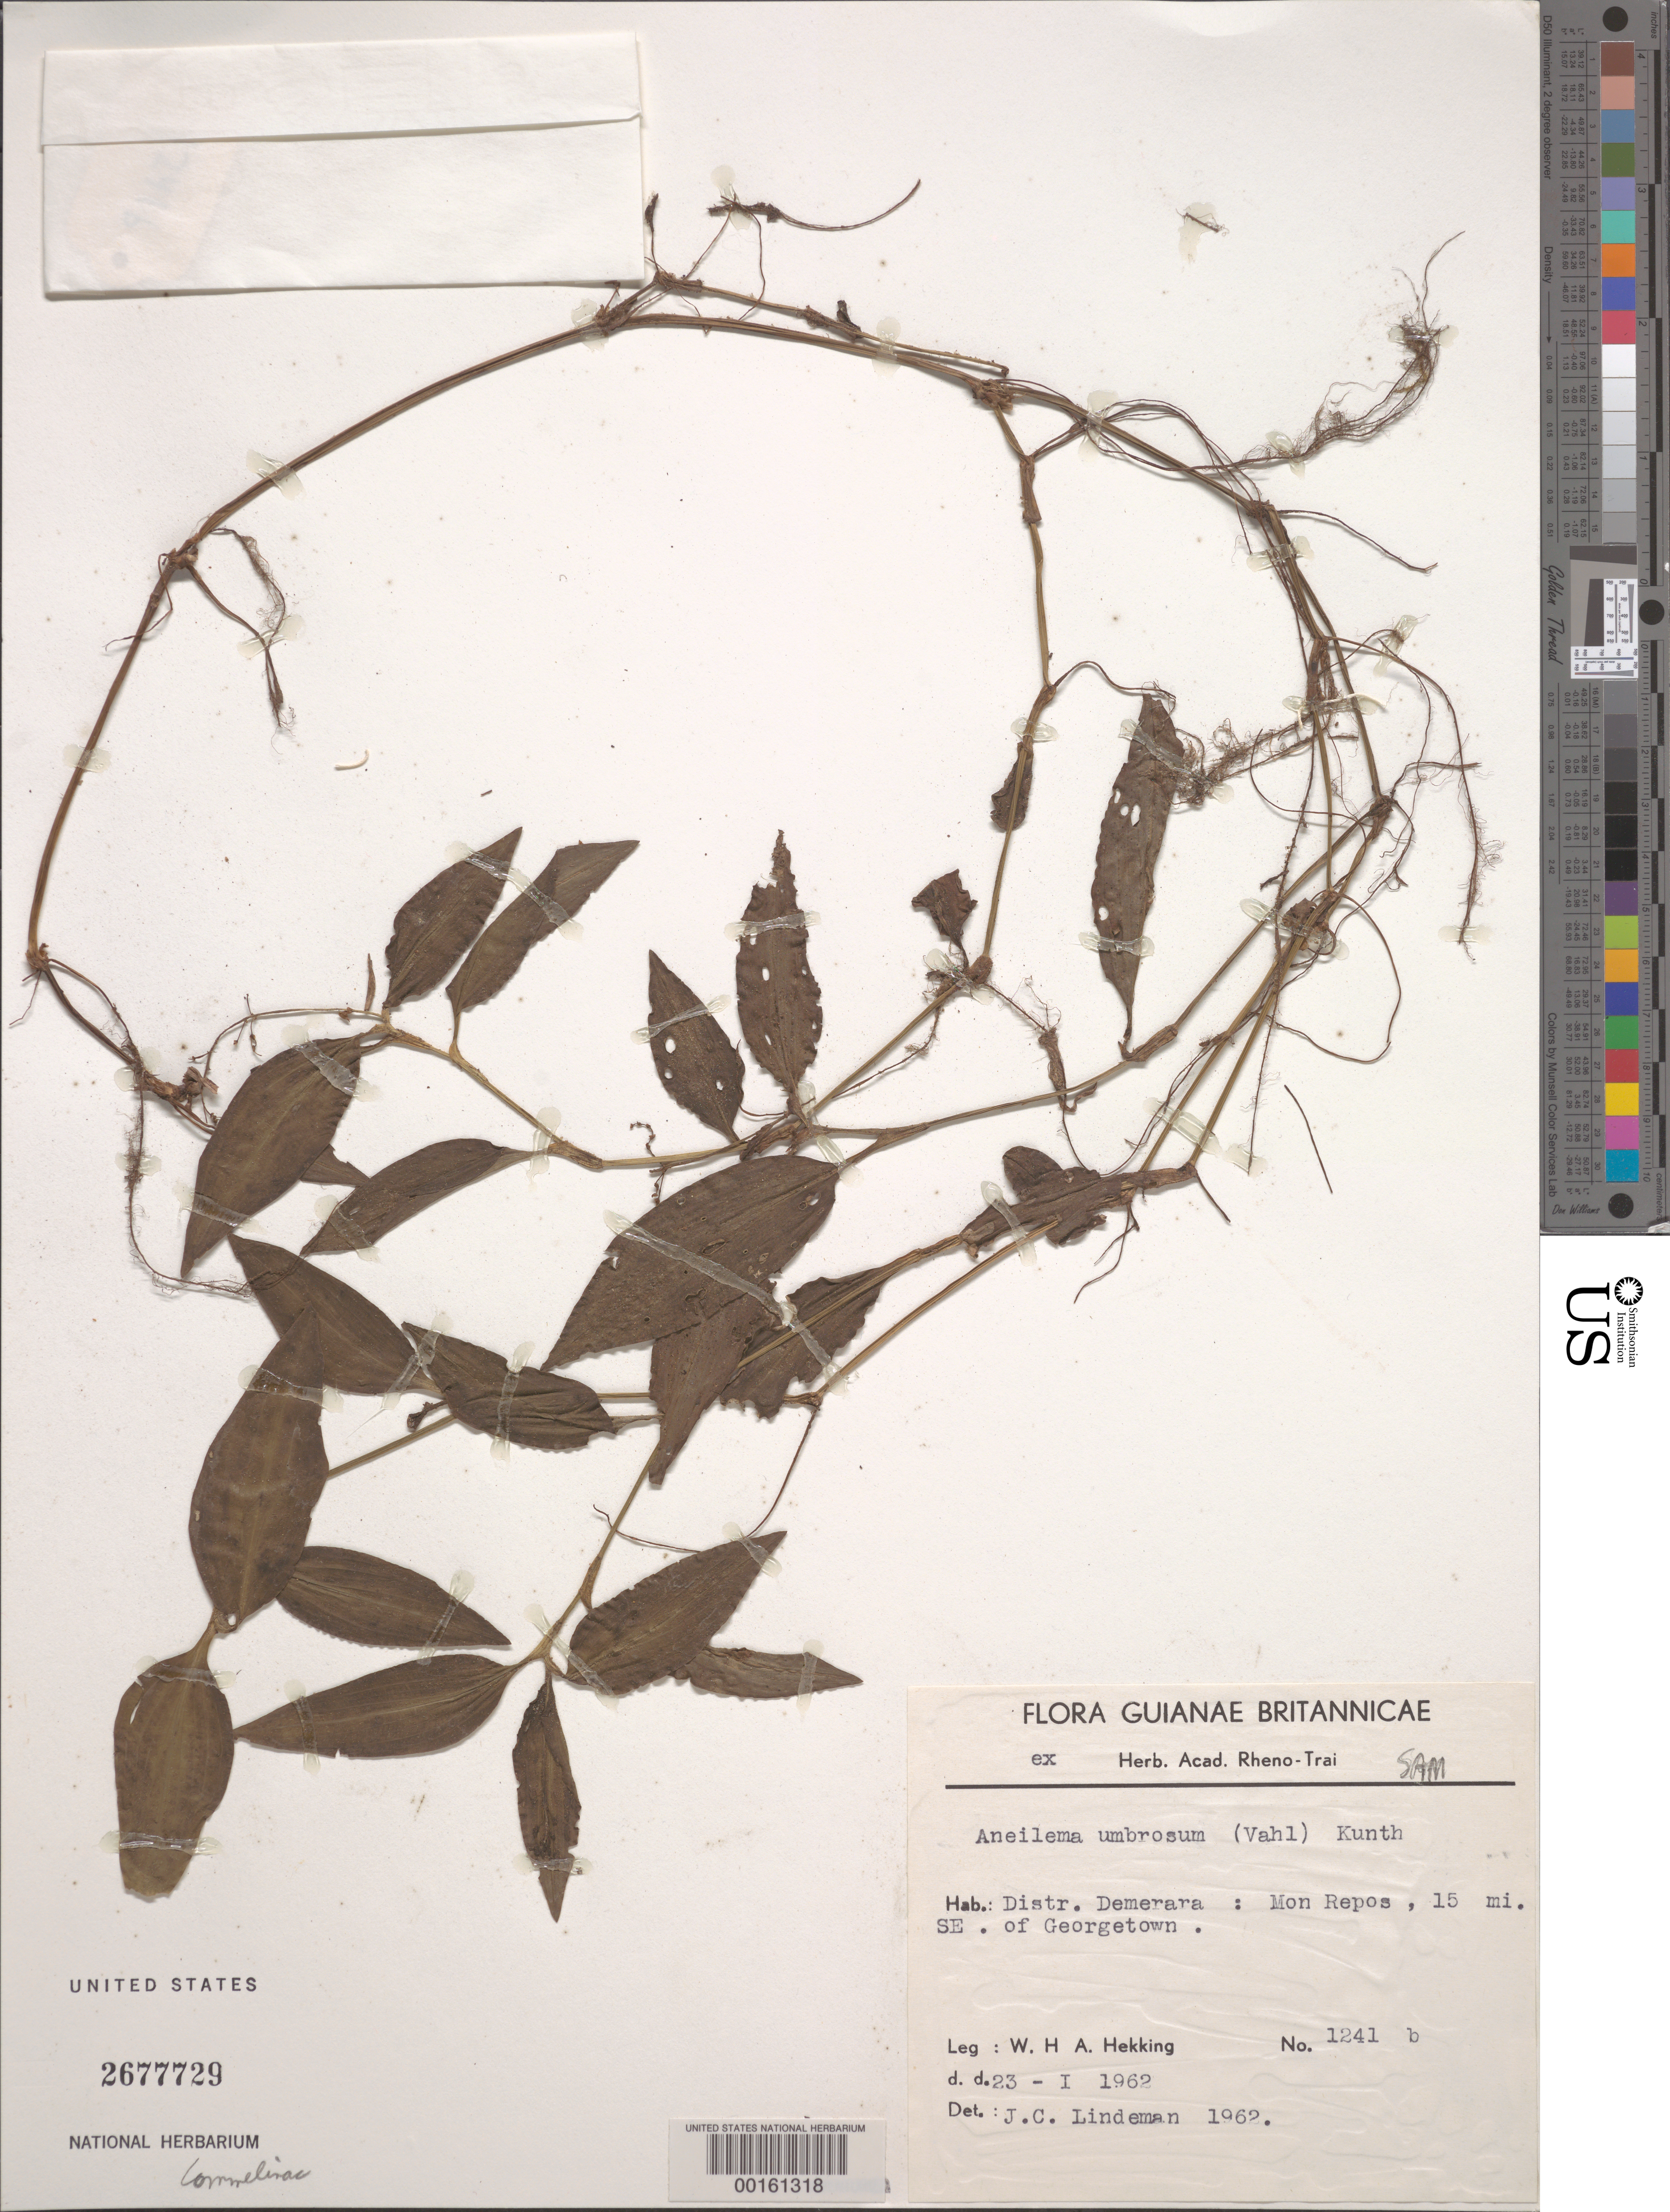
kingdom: Plantae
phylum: Tracheophyta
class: Liliopsida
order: Commelinales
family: Commelinaceae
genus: Aneilema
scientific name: Aneilema umbrosum subsp. ovato-oblongum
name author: (P. Beauv.) J.K. Morton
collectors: W. H. A. Hekking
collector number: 1241b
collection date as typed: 23 Jan 1962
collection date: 1962-01-23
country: Guyana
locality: Mon repos, se of georgetown, demerara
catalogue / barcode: US 2677729